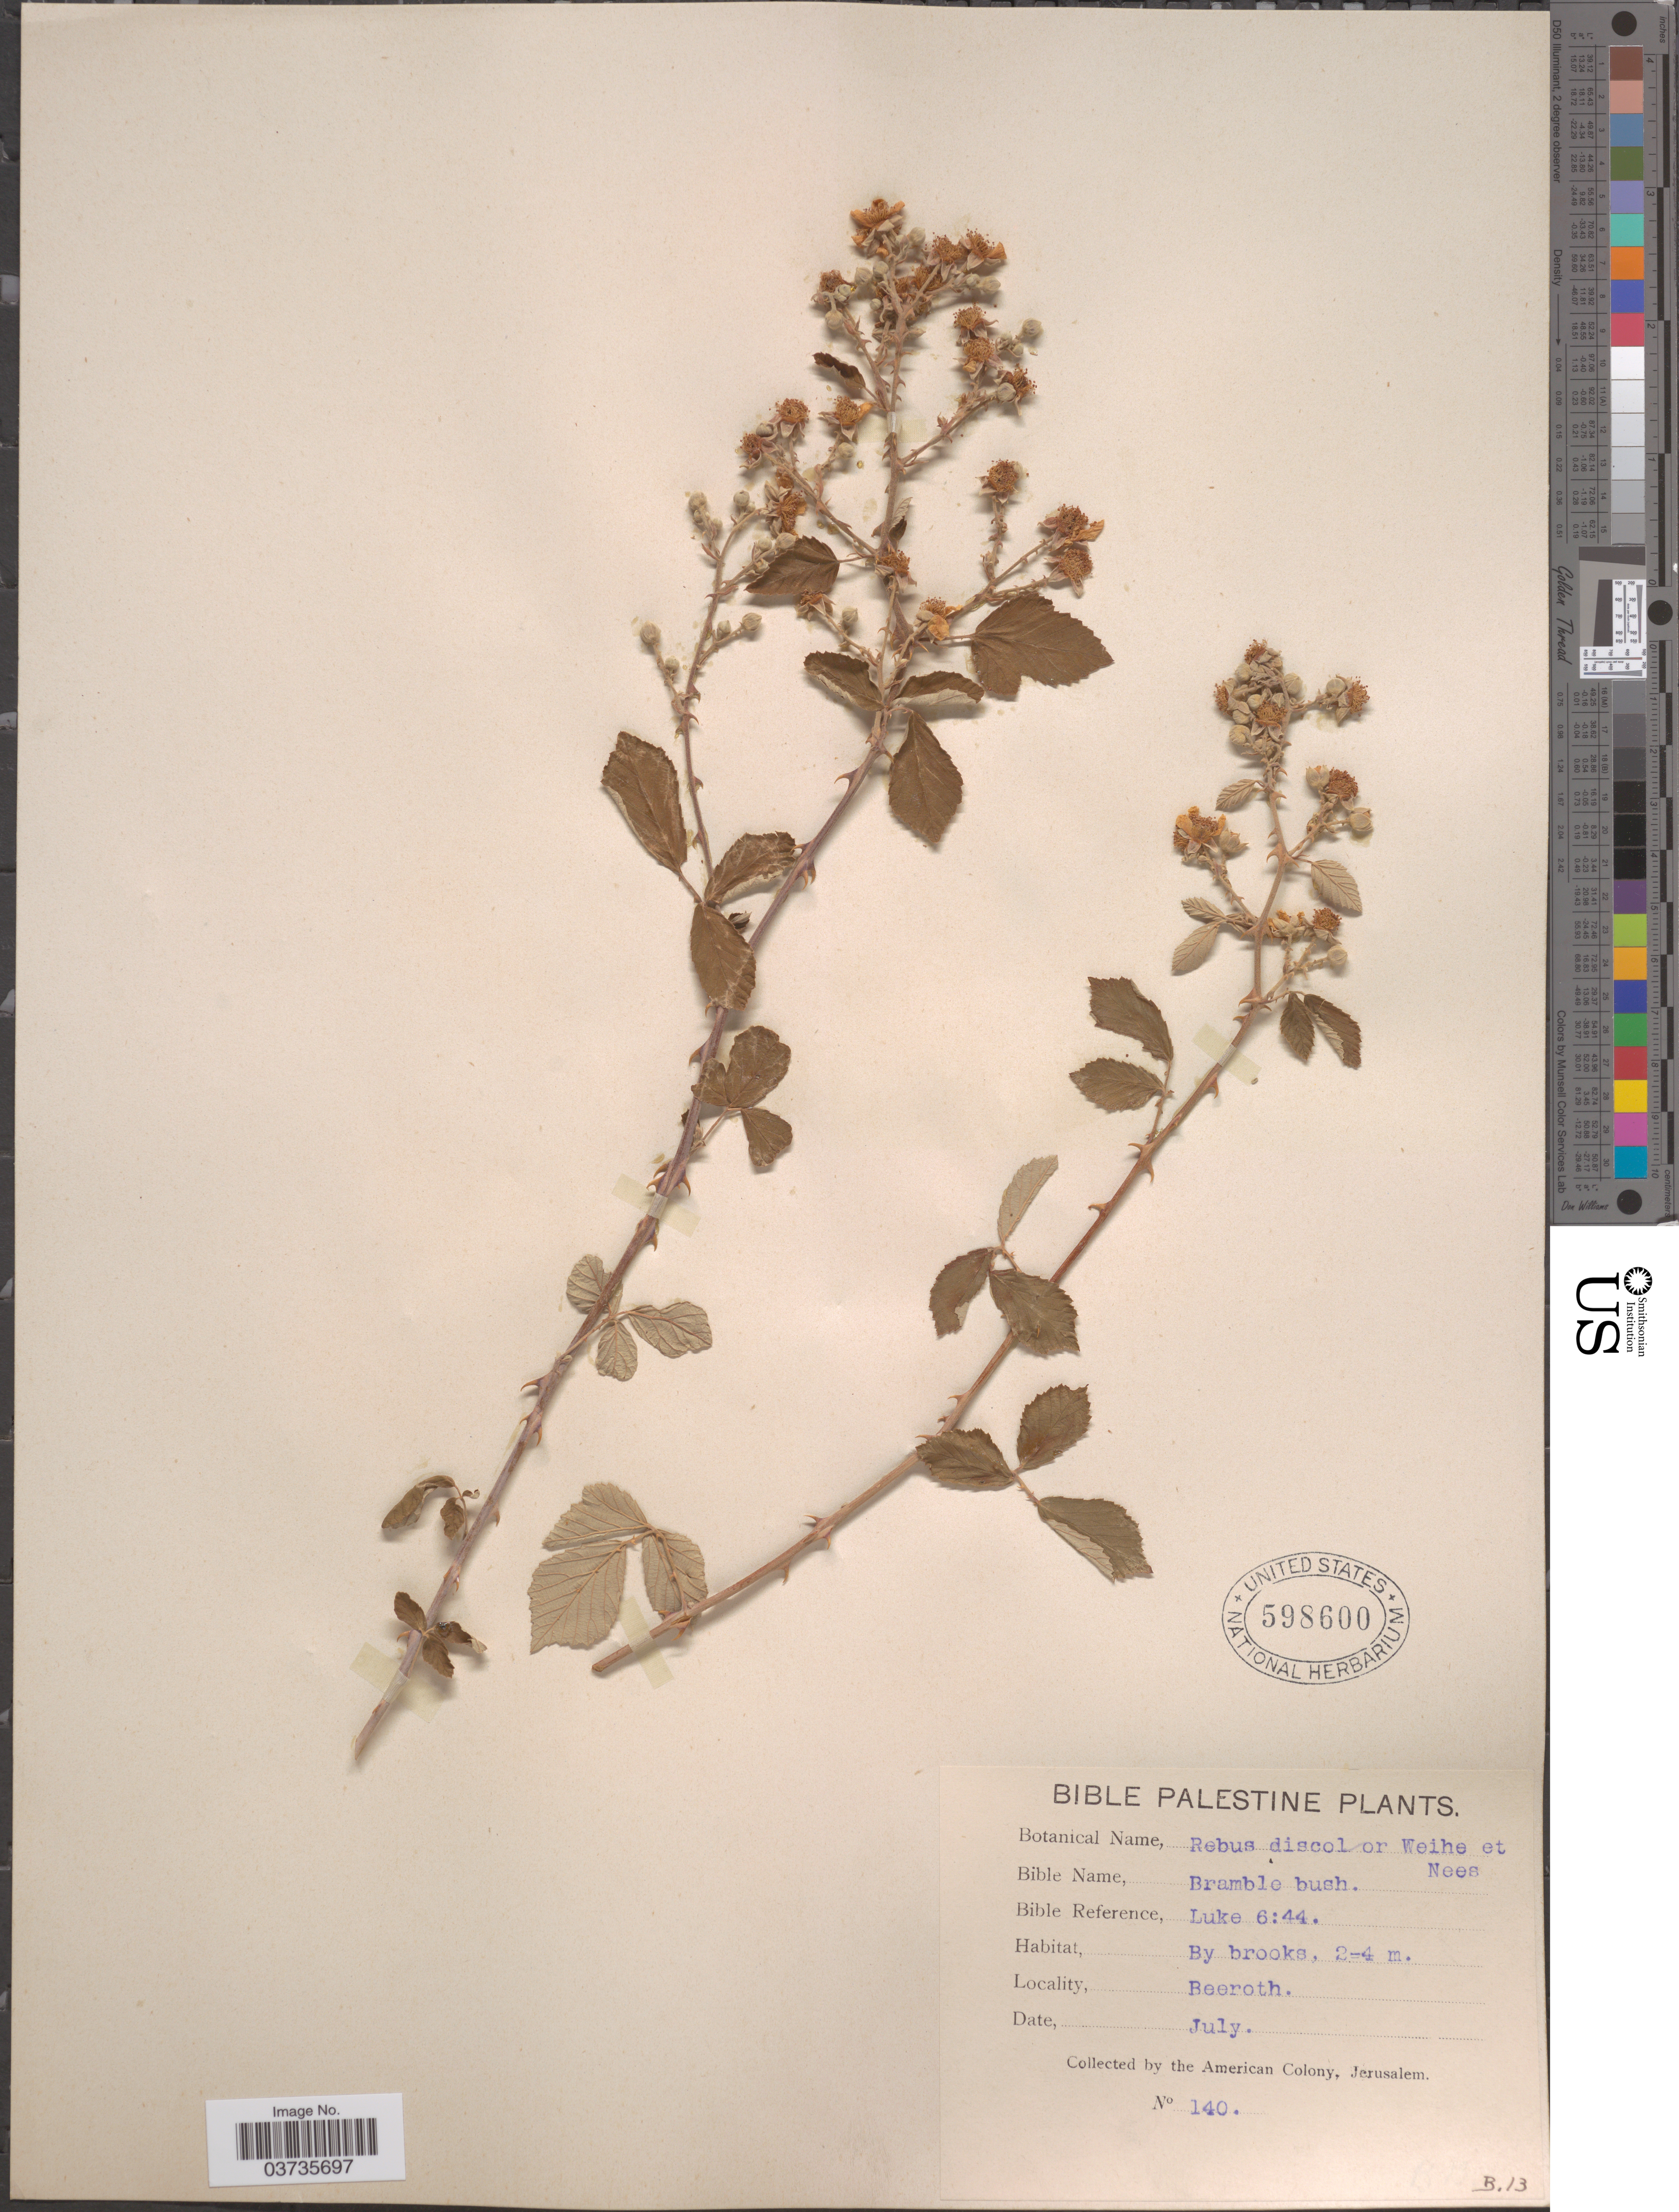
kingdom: Plantae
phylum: Tracheophyta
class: Magnoliopsida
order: Rosales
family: Rosaceae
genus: Rubus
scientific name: Rubus discolor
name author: Weihe & Nees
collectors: The American Colony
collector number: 140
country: Israel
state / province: Jerusalem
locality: Bible Palestine. Beeroth.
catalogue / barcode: US 598600